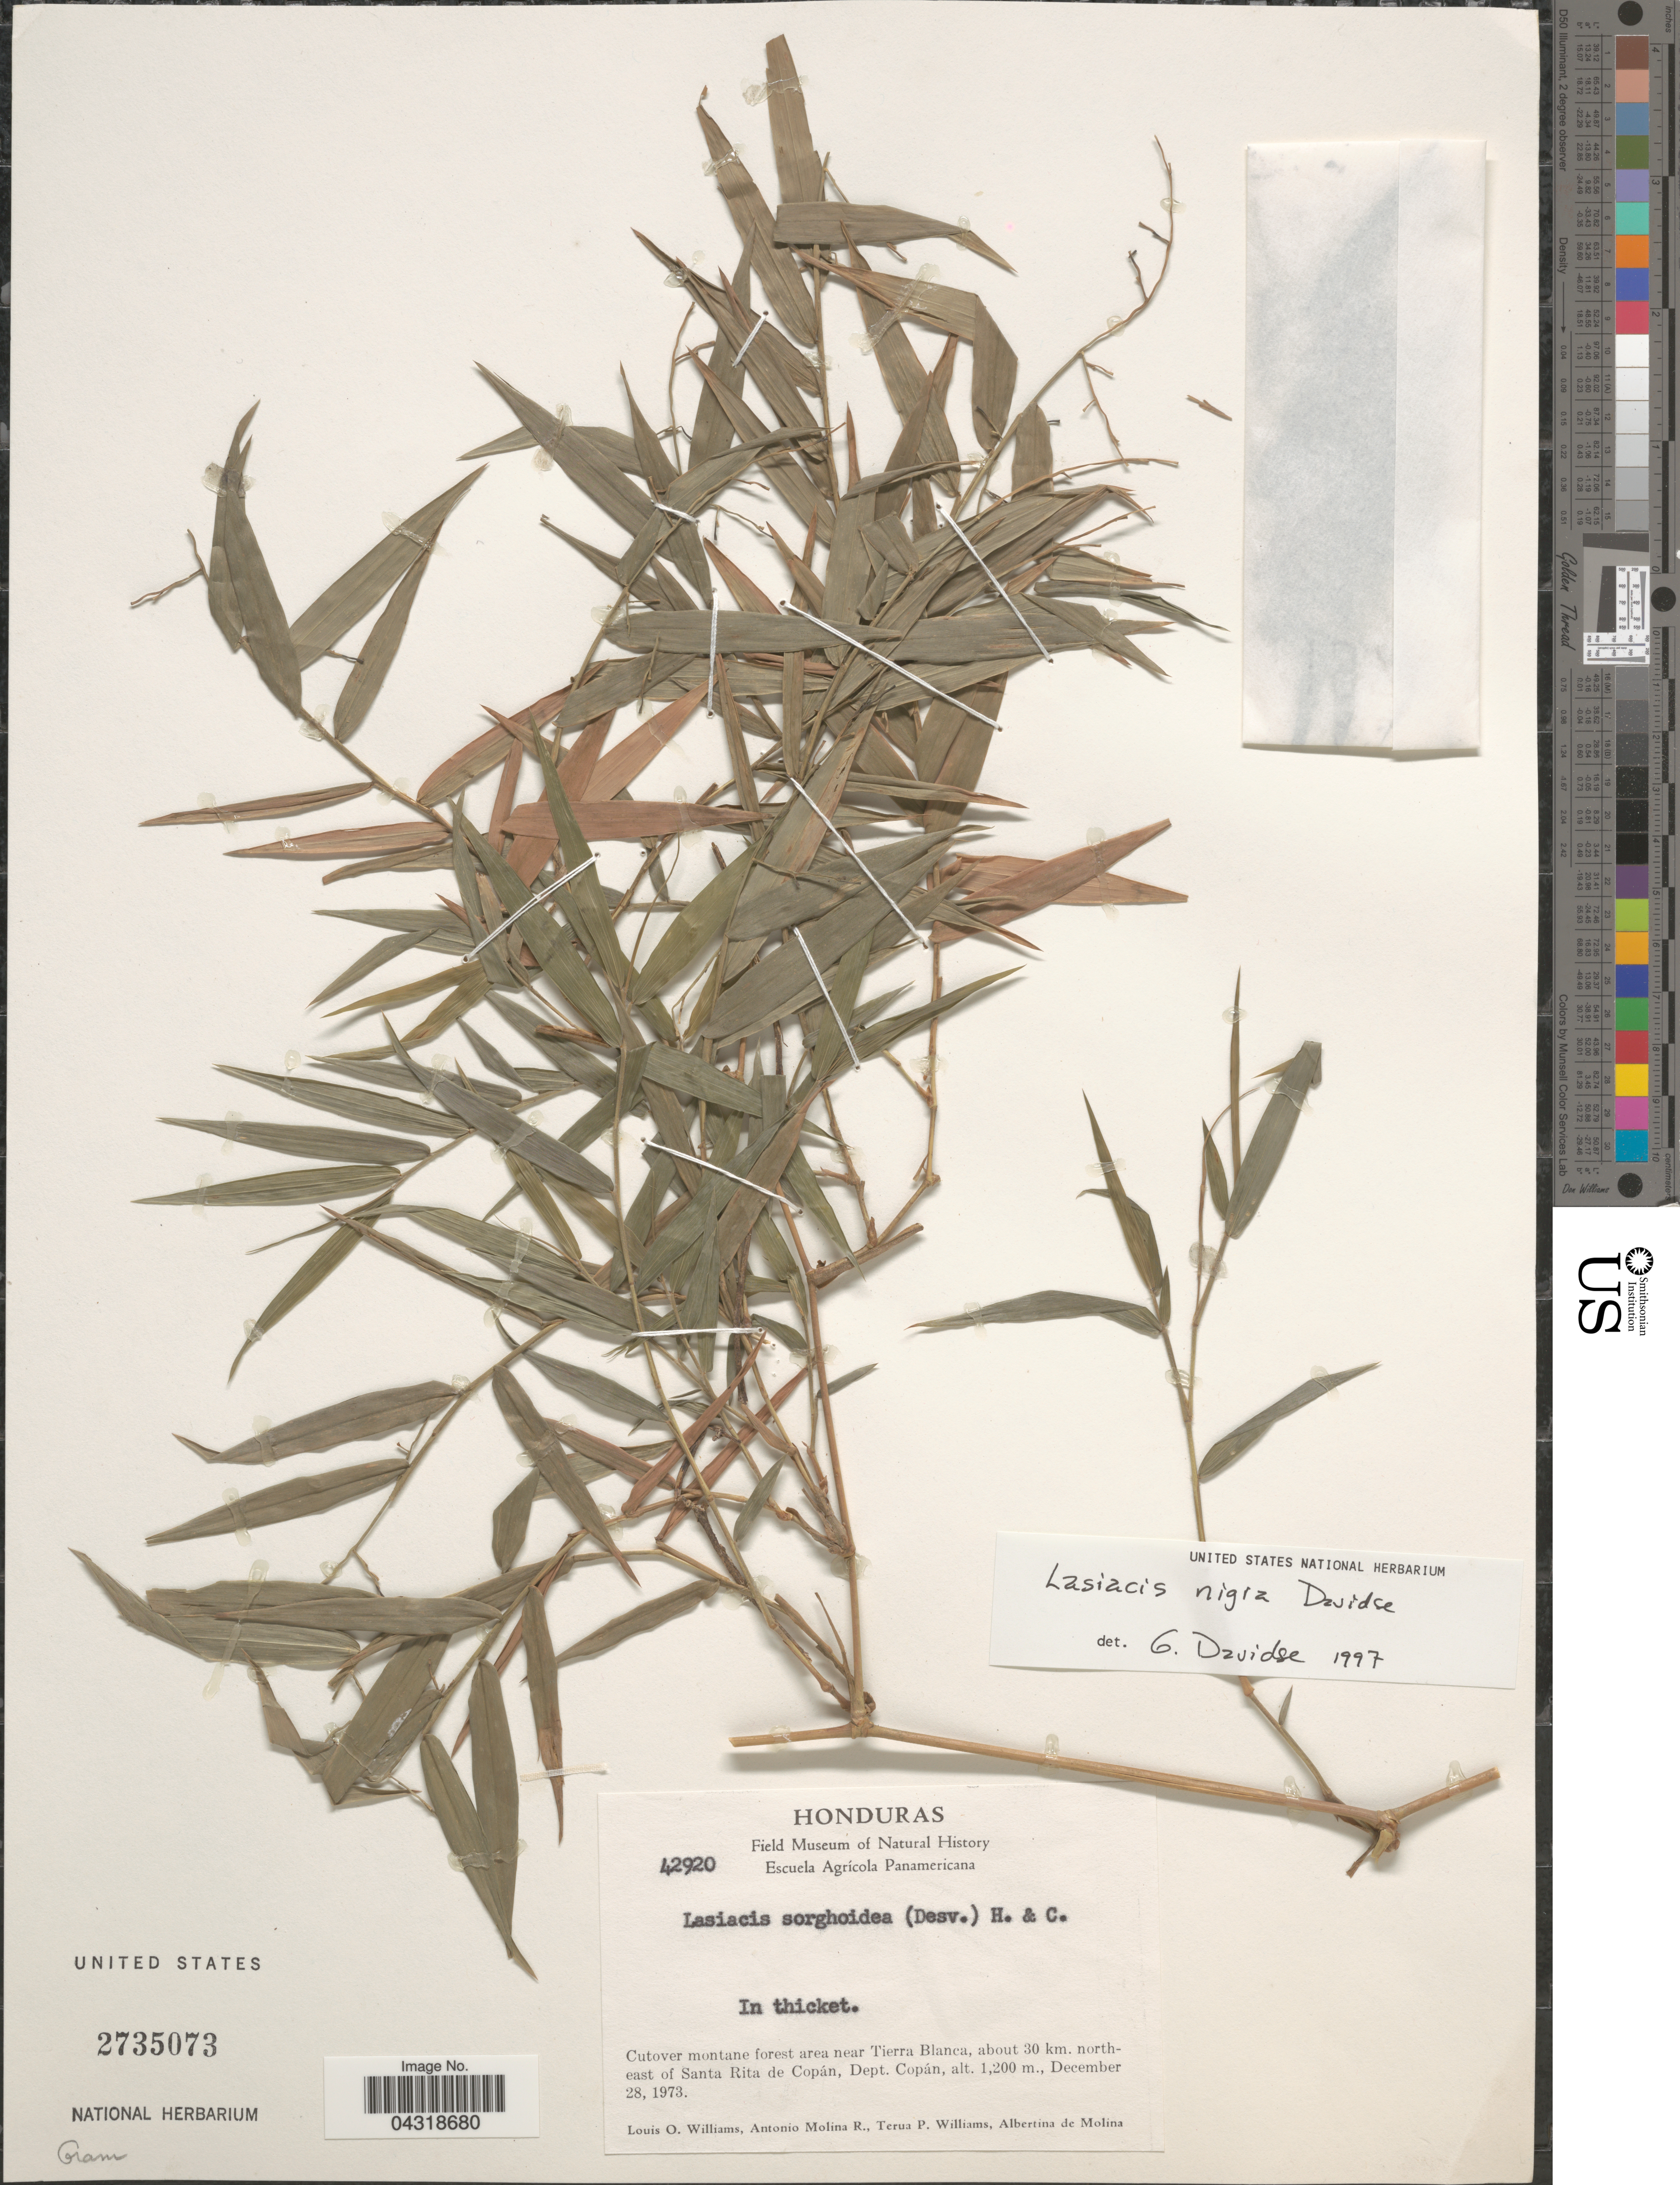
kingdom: Plantae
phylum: Tracheophyta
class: Liliopsida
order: Poales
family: Poaceae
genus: Lasiacis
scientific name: Lasiacis nigra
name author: Davidse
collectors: L. O. Williams, A. Molina R., T. Williams & A. R. Molina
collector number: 42920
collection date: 1973-12-28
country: Honduras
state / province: Copan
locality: Cutover montane forest area near Tierra Blanca, about 30 km. northeast of Santa Rita de Copán, Dept. Copán.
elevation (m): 1200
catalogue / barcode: US 2735073